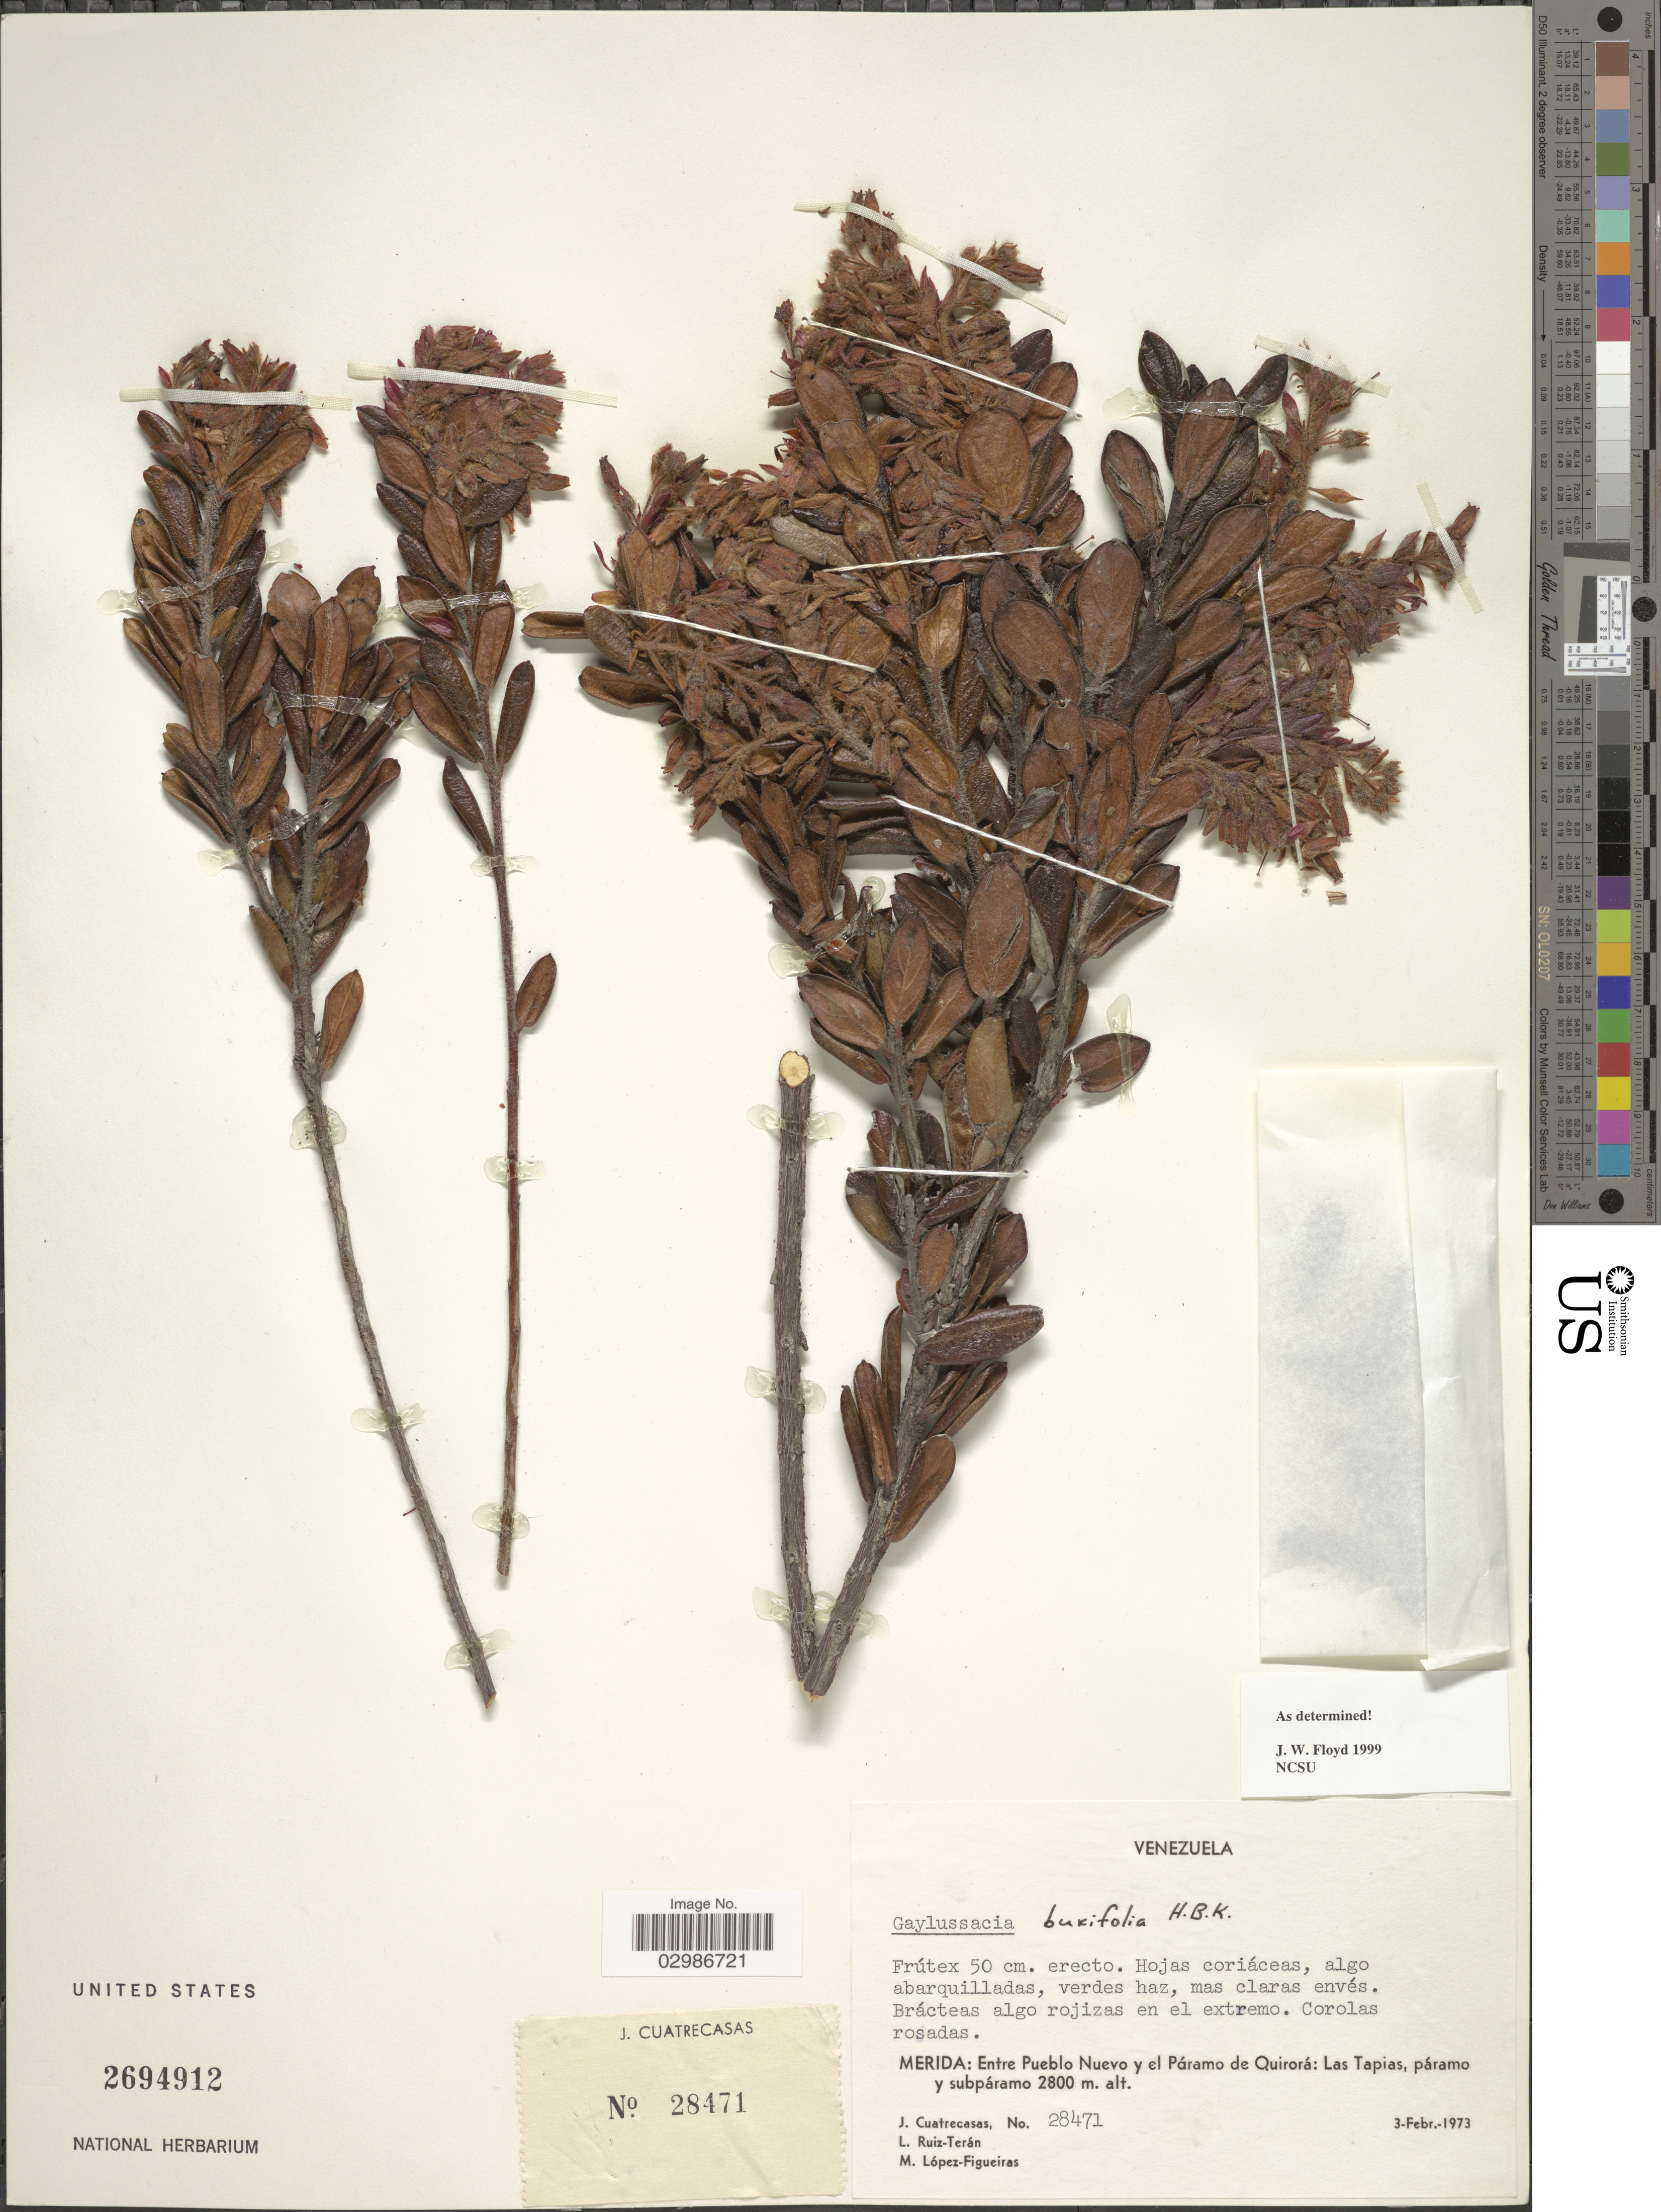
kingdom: Plantae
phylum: Tracheophyta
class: Magnoliopsida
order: Ericales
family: Ericaceae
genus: Gaylussacia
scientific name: Gaylussacia buxifolia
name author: Kunth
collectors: J. Cuatrecasas, L. E. Ruíz-Terán & M. López Figueiras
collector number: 28471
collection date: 1973-02-03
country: Venezuela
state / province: Mérida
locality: Entre Pueblo Nuevo y el Páramo de Quirorá: Las Tapias.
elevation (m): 2800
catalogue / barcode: US 2694912